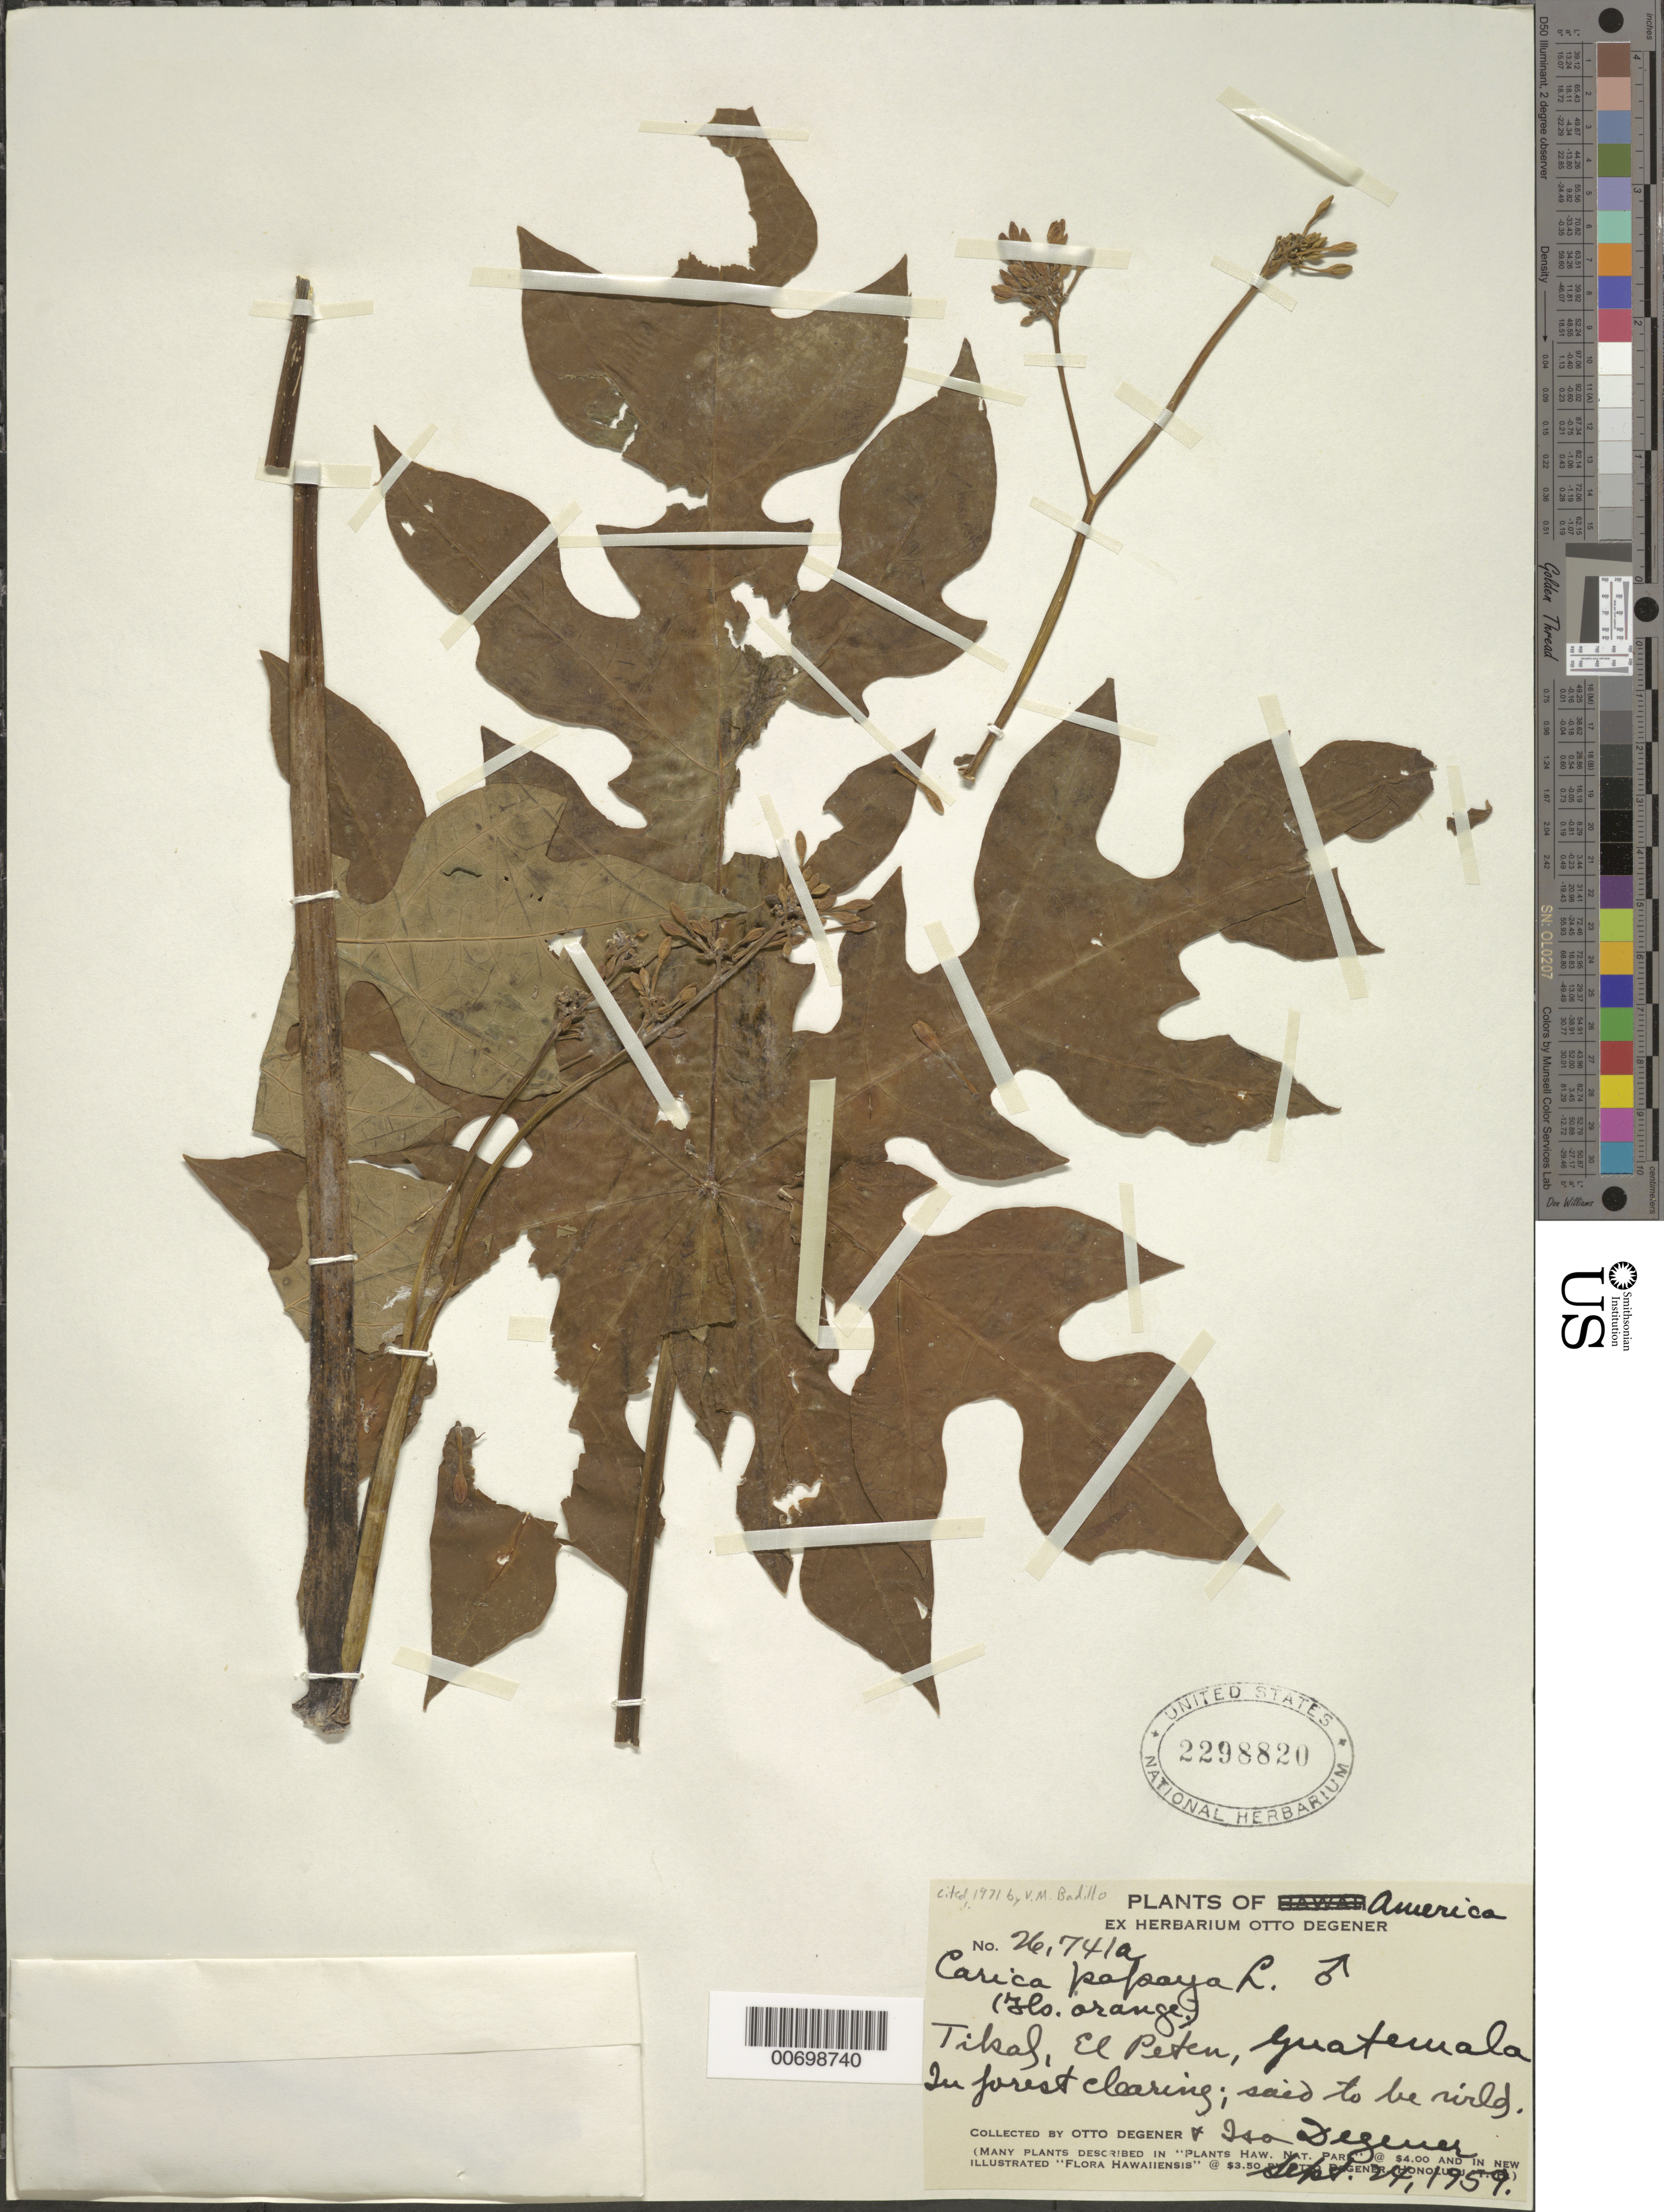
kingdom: Plantae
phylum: Tracheophyta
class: Magnoliopsida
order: Brassicales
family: Caricaceae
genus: Carica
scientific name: Carica papaya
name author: L.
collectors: O. Degener & I. Degener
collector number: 26741a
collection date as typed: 24 Sep 1959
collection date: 1959-09-24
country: Guatemala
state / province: El Petén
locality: Tikal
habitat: In forest clearing, said to be wild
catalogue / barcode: US 2298820